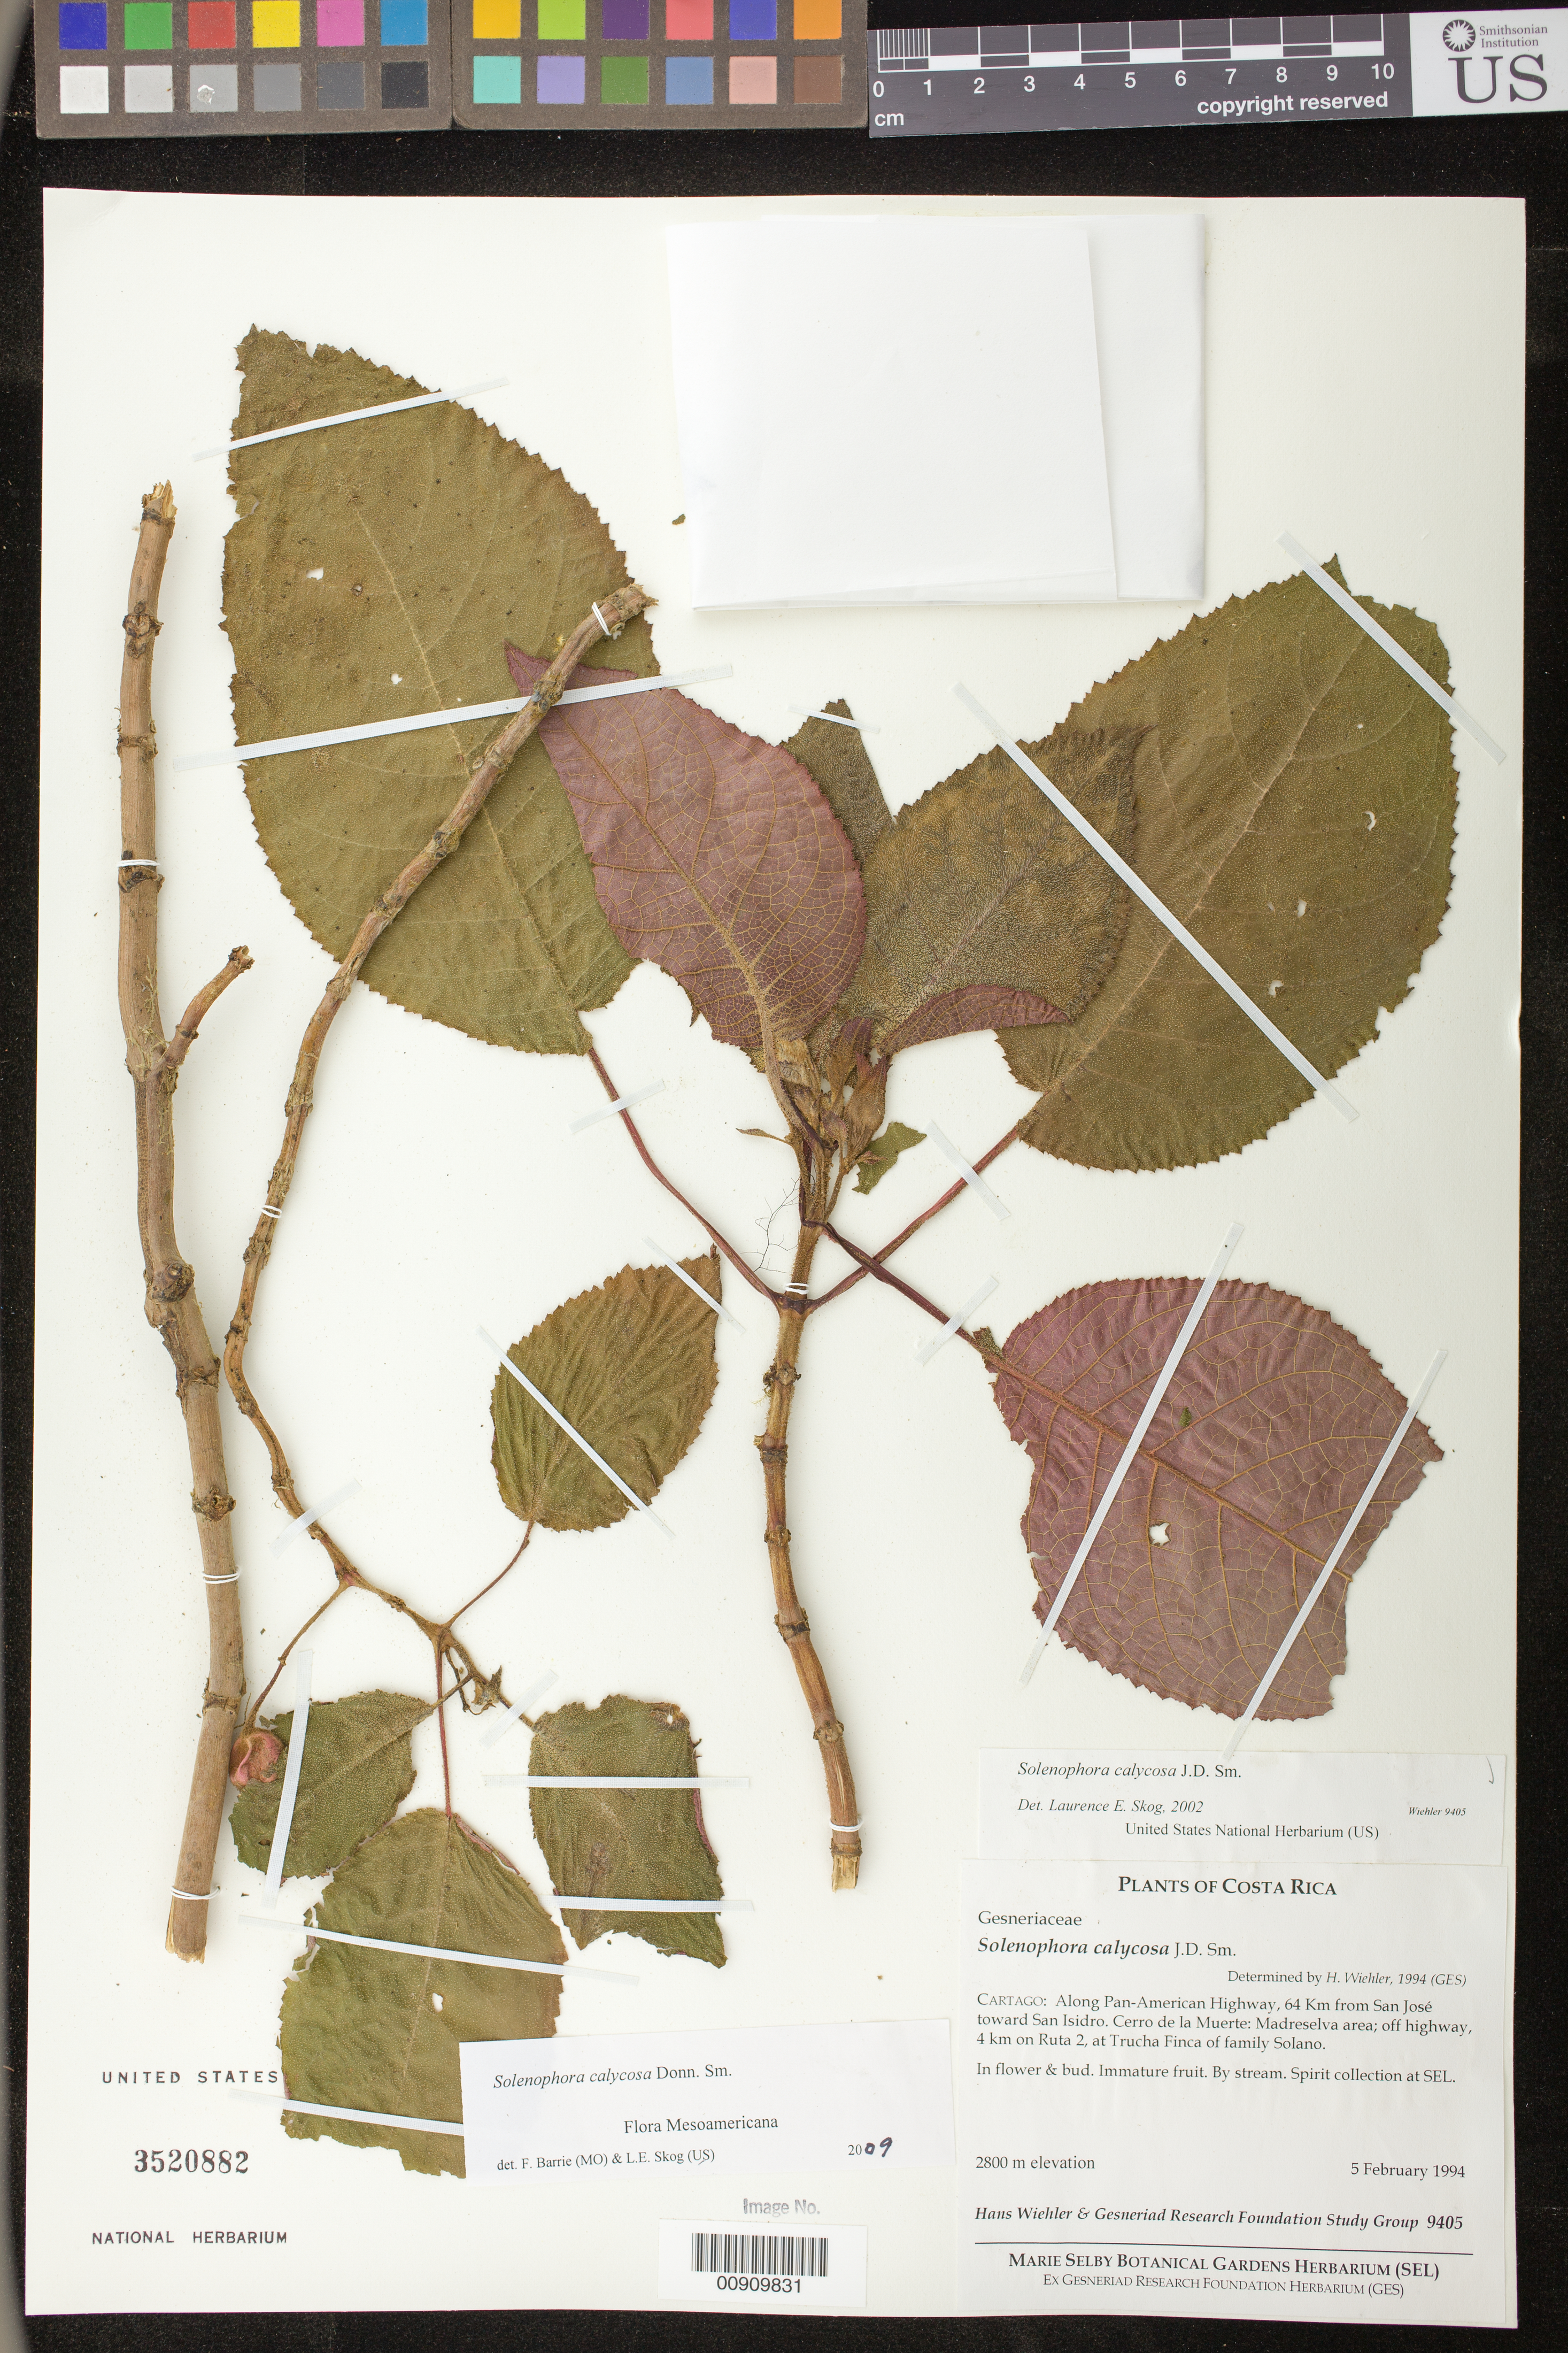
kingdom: Plantae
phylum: Tracheophyta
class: Magnoliopsida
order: Lamiales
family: Gesneriaceae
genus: Solenophora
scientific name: Solenophora calycosa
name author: Donn. Sm.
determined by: Skog, Laurence E.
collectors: H. J. Wiehler & GRF Study Group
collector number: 9405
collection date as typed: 05 Feb 1994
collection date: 1994-02-05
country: Costa Rica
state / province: Cartago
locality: Cartago: Along Pan-American Highway, 64 km from San José toward San Isidro, Cerro de la Muerte: Madreselva area; off highway, 4 km on Ruta 2, at Trucha Finca of family Solano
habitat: By stream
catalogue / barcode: US 3520882